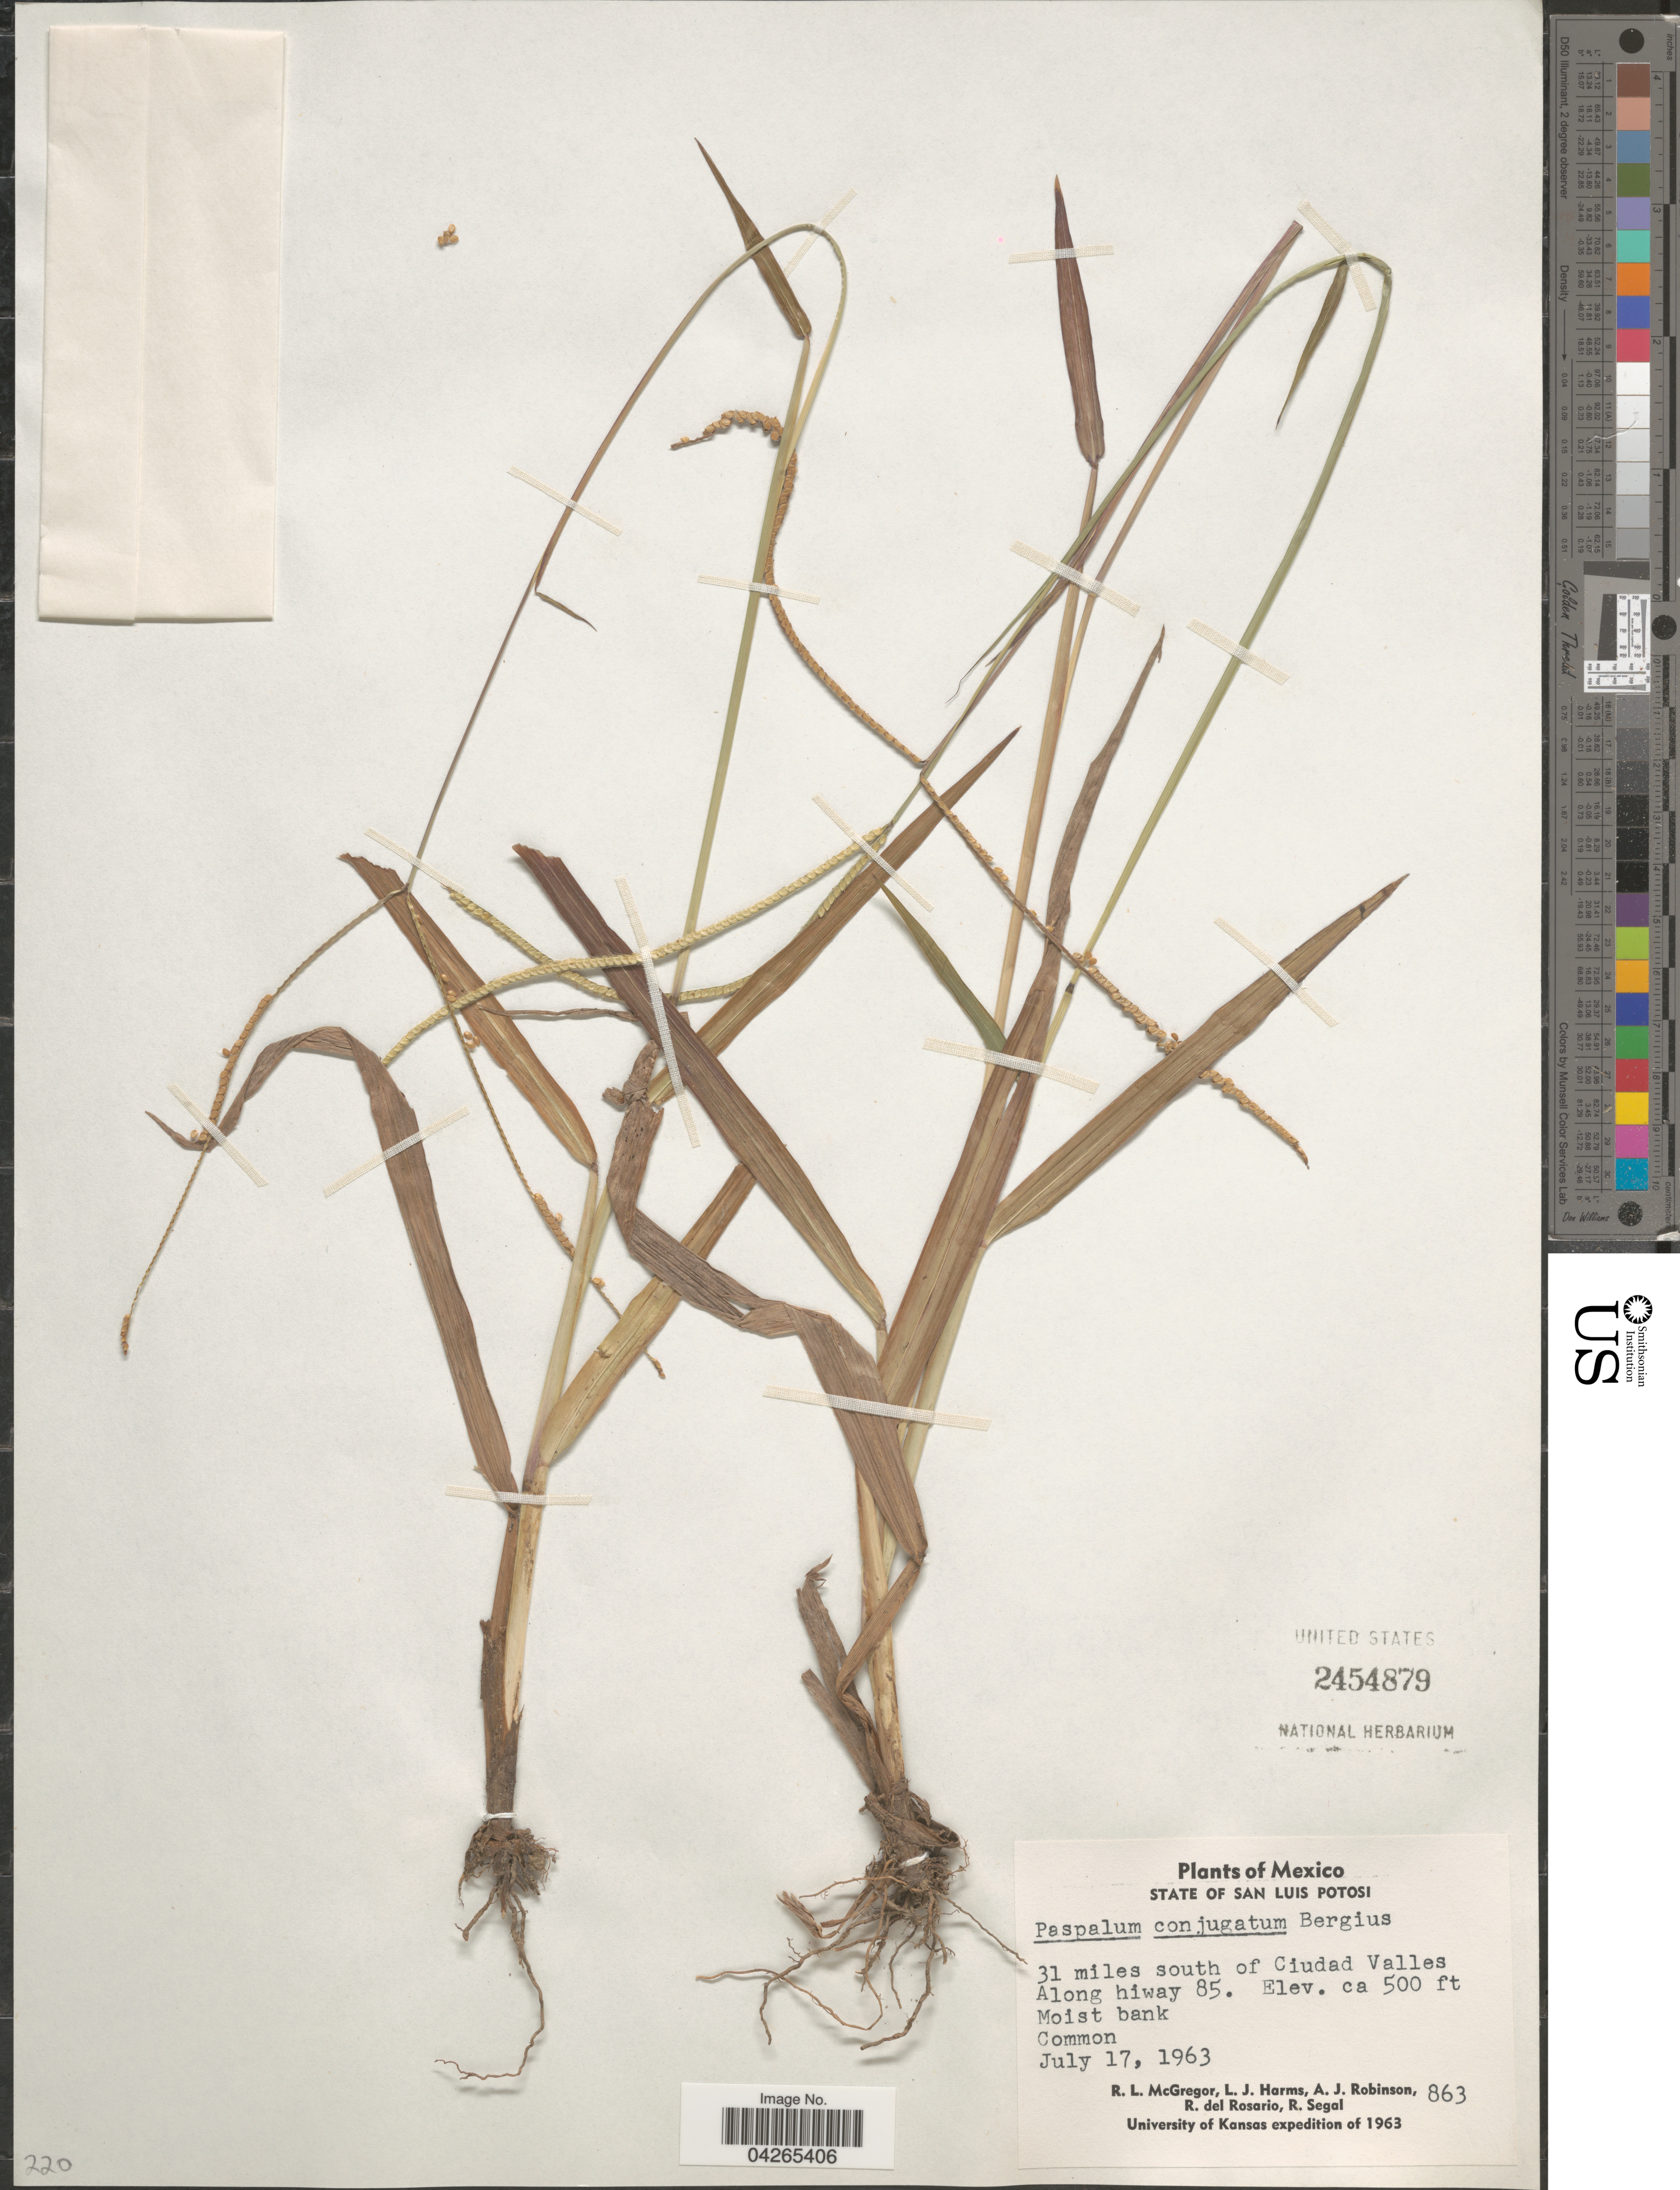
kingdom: Plantae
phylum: Tracheophyta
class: Liliopsida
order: Poales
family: Poaceae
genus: Paspalum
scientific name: Paspalum conjugatum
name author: P.J. Bergius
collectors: R. McGregor, L. Harms, A. J. Robinson, R. del Rosario & R. Segal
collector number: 863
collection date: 1963-07-17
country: Mexico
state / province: San Luis Potosí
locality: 31 miles south of Ciudad Valles. Along hiway 85. University of Kansas expedition of 1963.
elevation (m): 152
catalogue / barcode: US 2454879